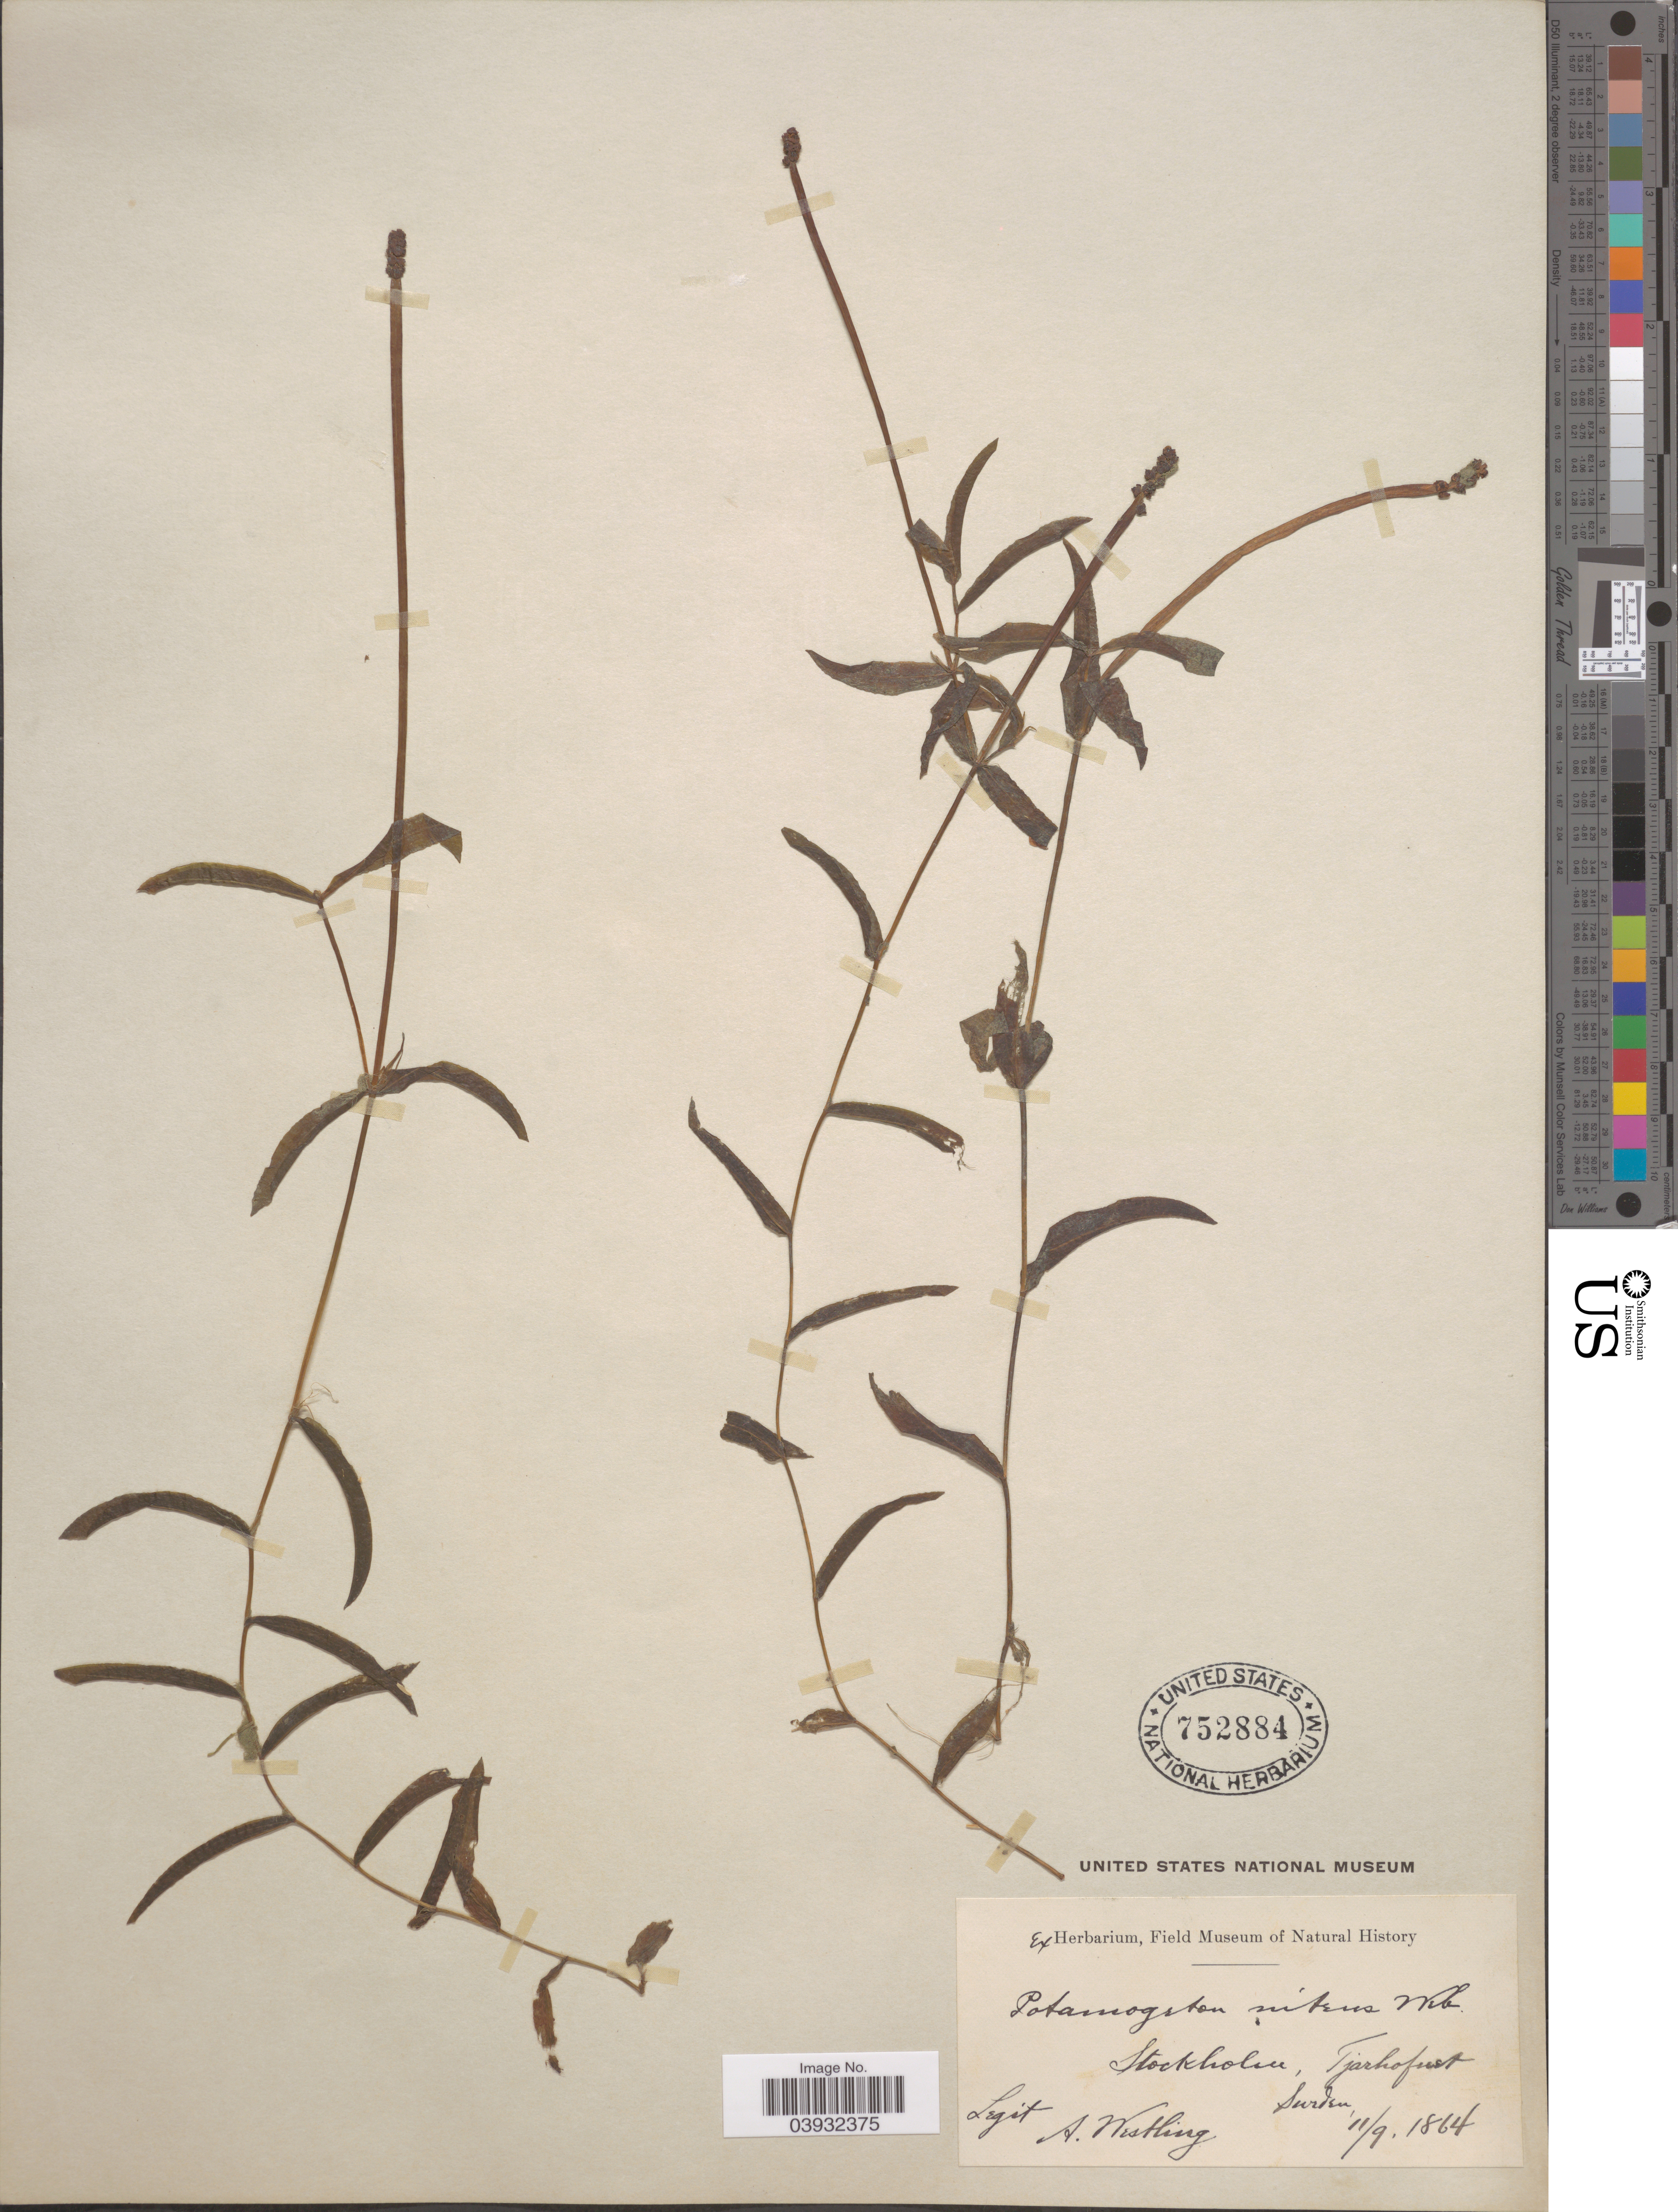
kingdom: Plantae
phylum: Tracheophyta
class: Liliopsida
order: Alismatales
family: Potamogetonaceae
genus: Potamogeton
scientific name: Potamogeton nitens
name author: Willd. ex Cham. & Schltdl.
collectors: A. Westling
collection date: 1864-09-11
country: Sweden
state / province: Stockholm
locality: Stockholm, Tjarhofvret [interpreted].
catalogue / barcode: US 752884